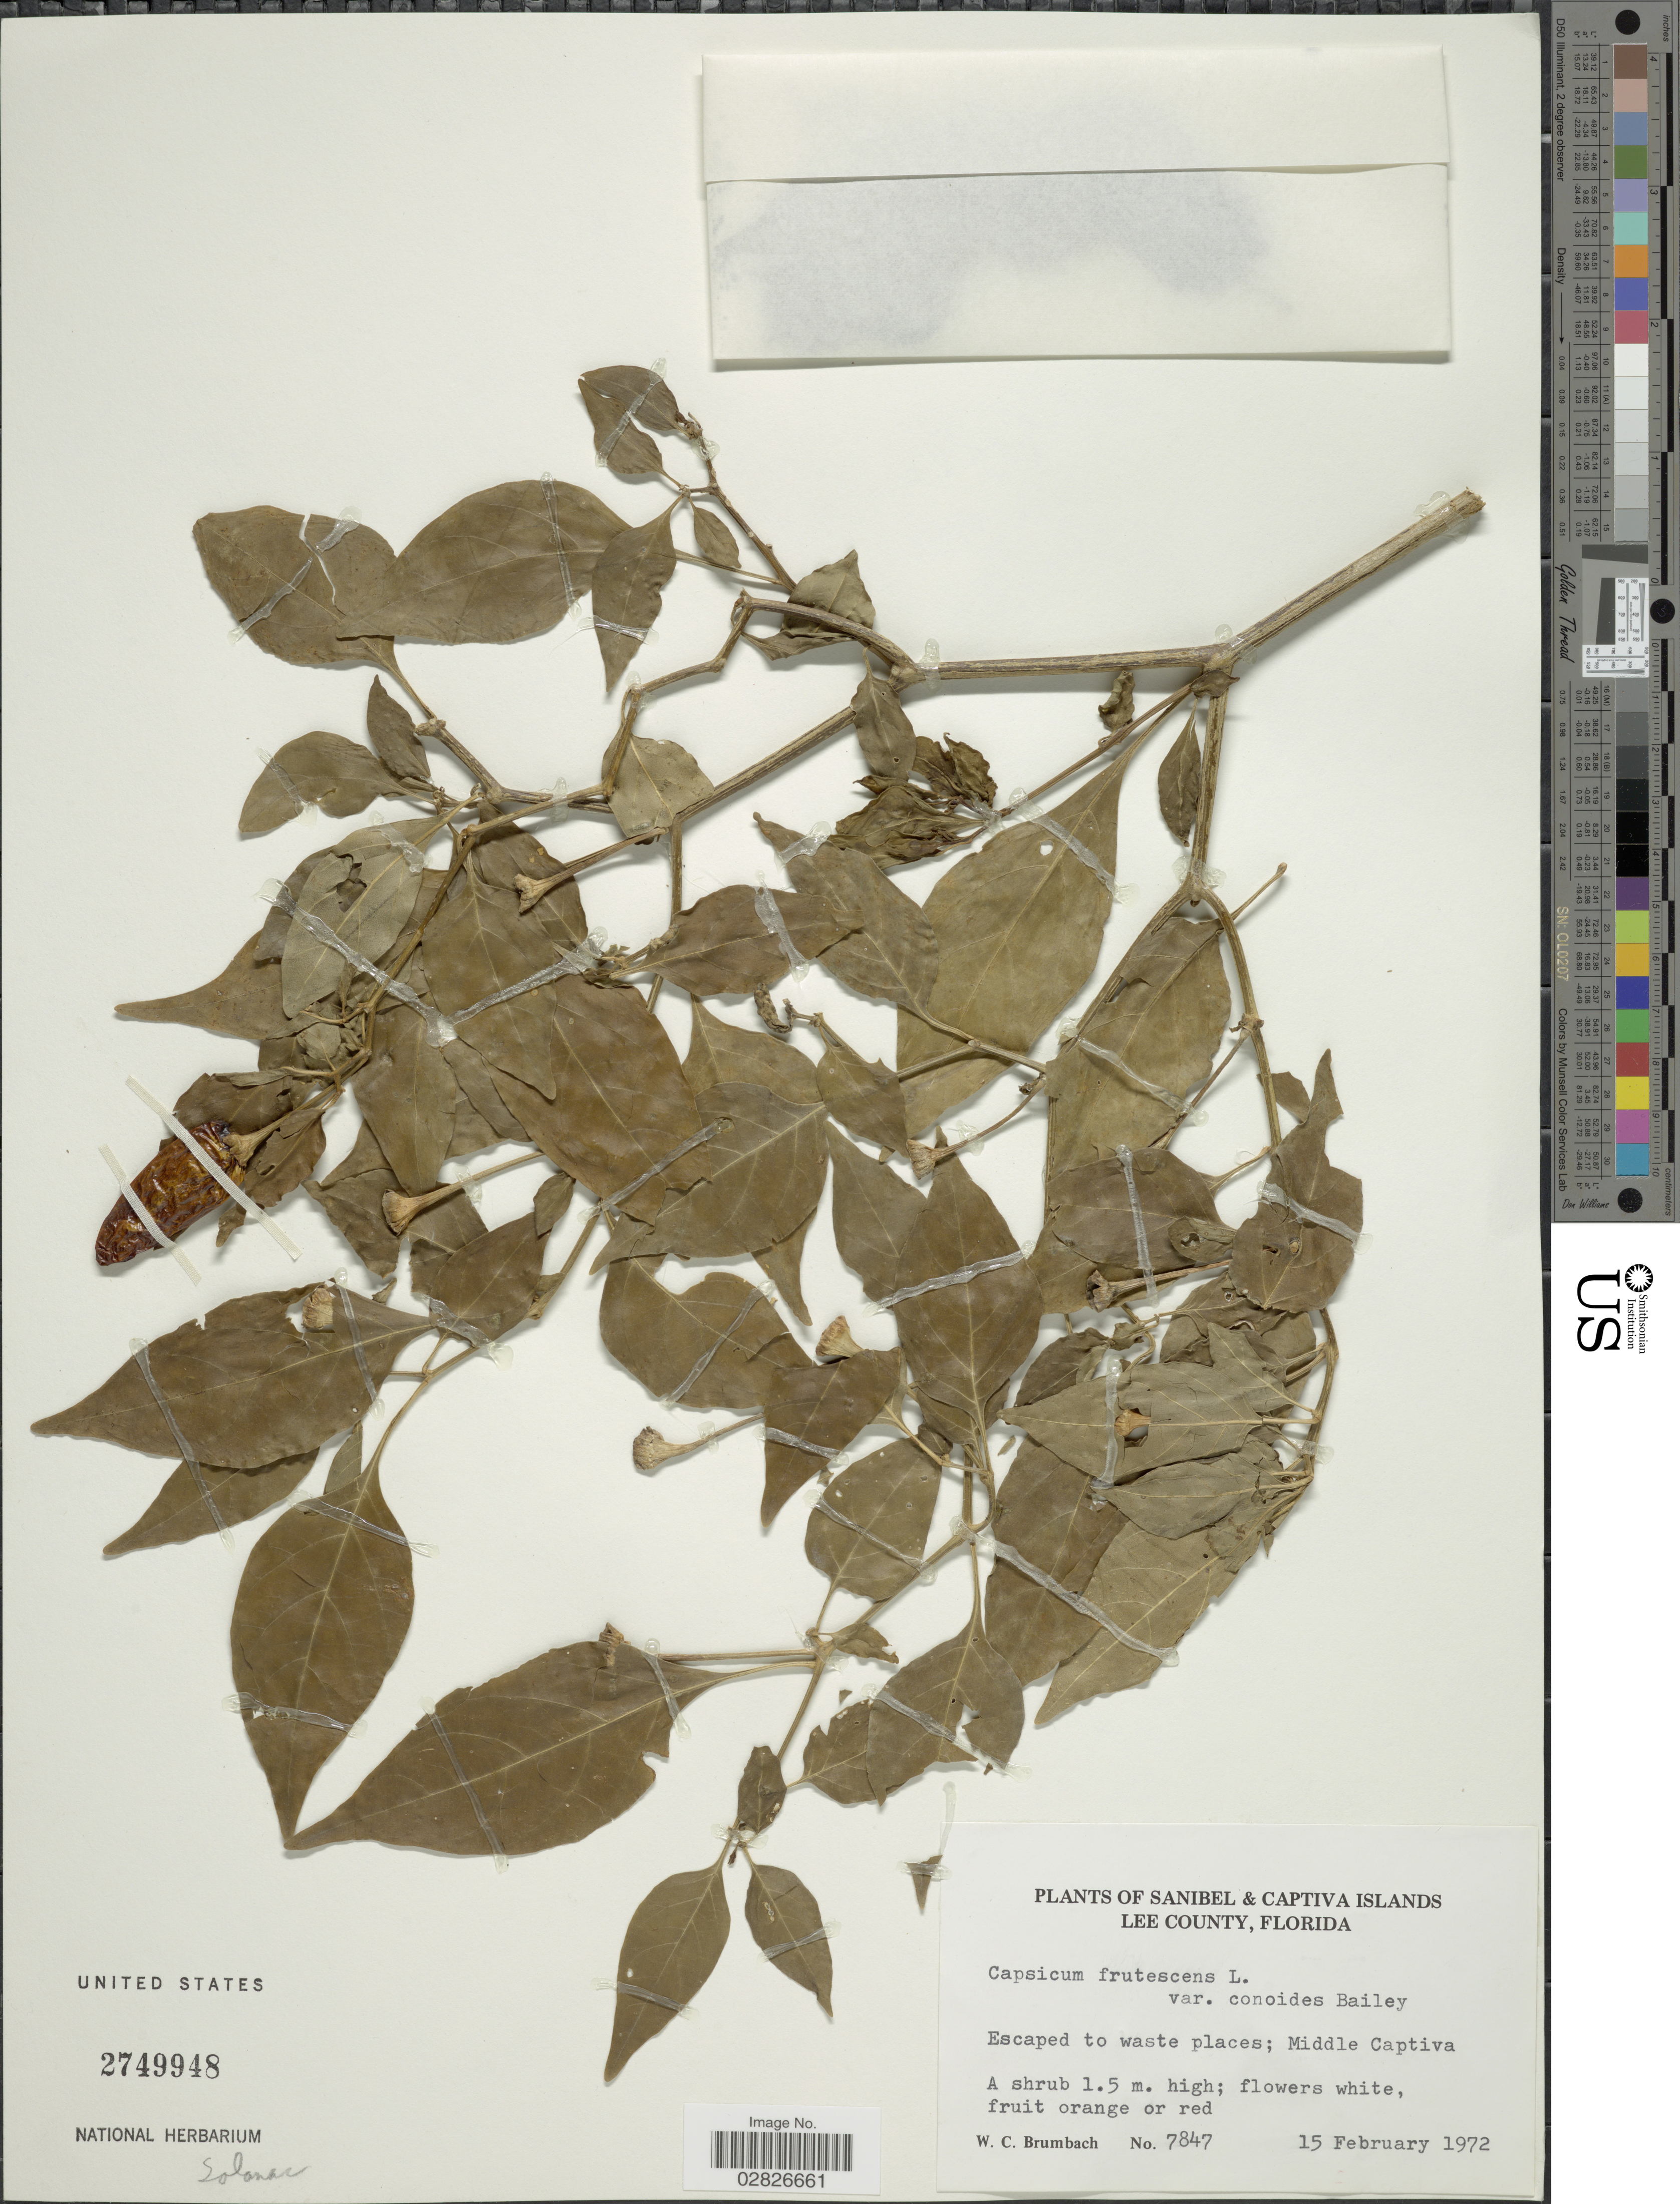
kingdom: Plantae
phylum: Tracheophyta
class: Magnoliopsida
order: Solanales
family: Solanaceae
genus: Capsicum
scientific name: Capsicum frutescens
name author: L.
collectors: W. C. Brumbach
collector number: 7847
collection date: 1972-02-15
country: United States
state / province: Florida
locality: Captiva Island, Middle Captiva.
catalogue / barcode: US 2749948